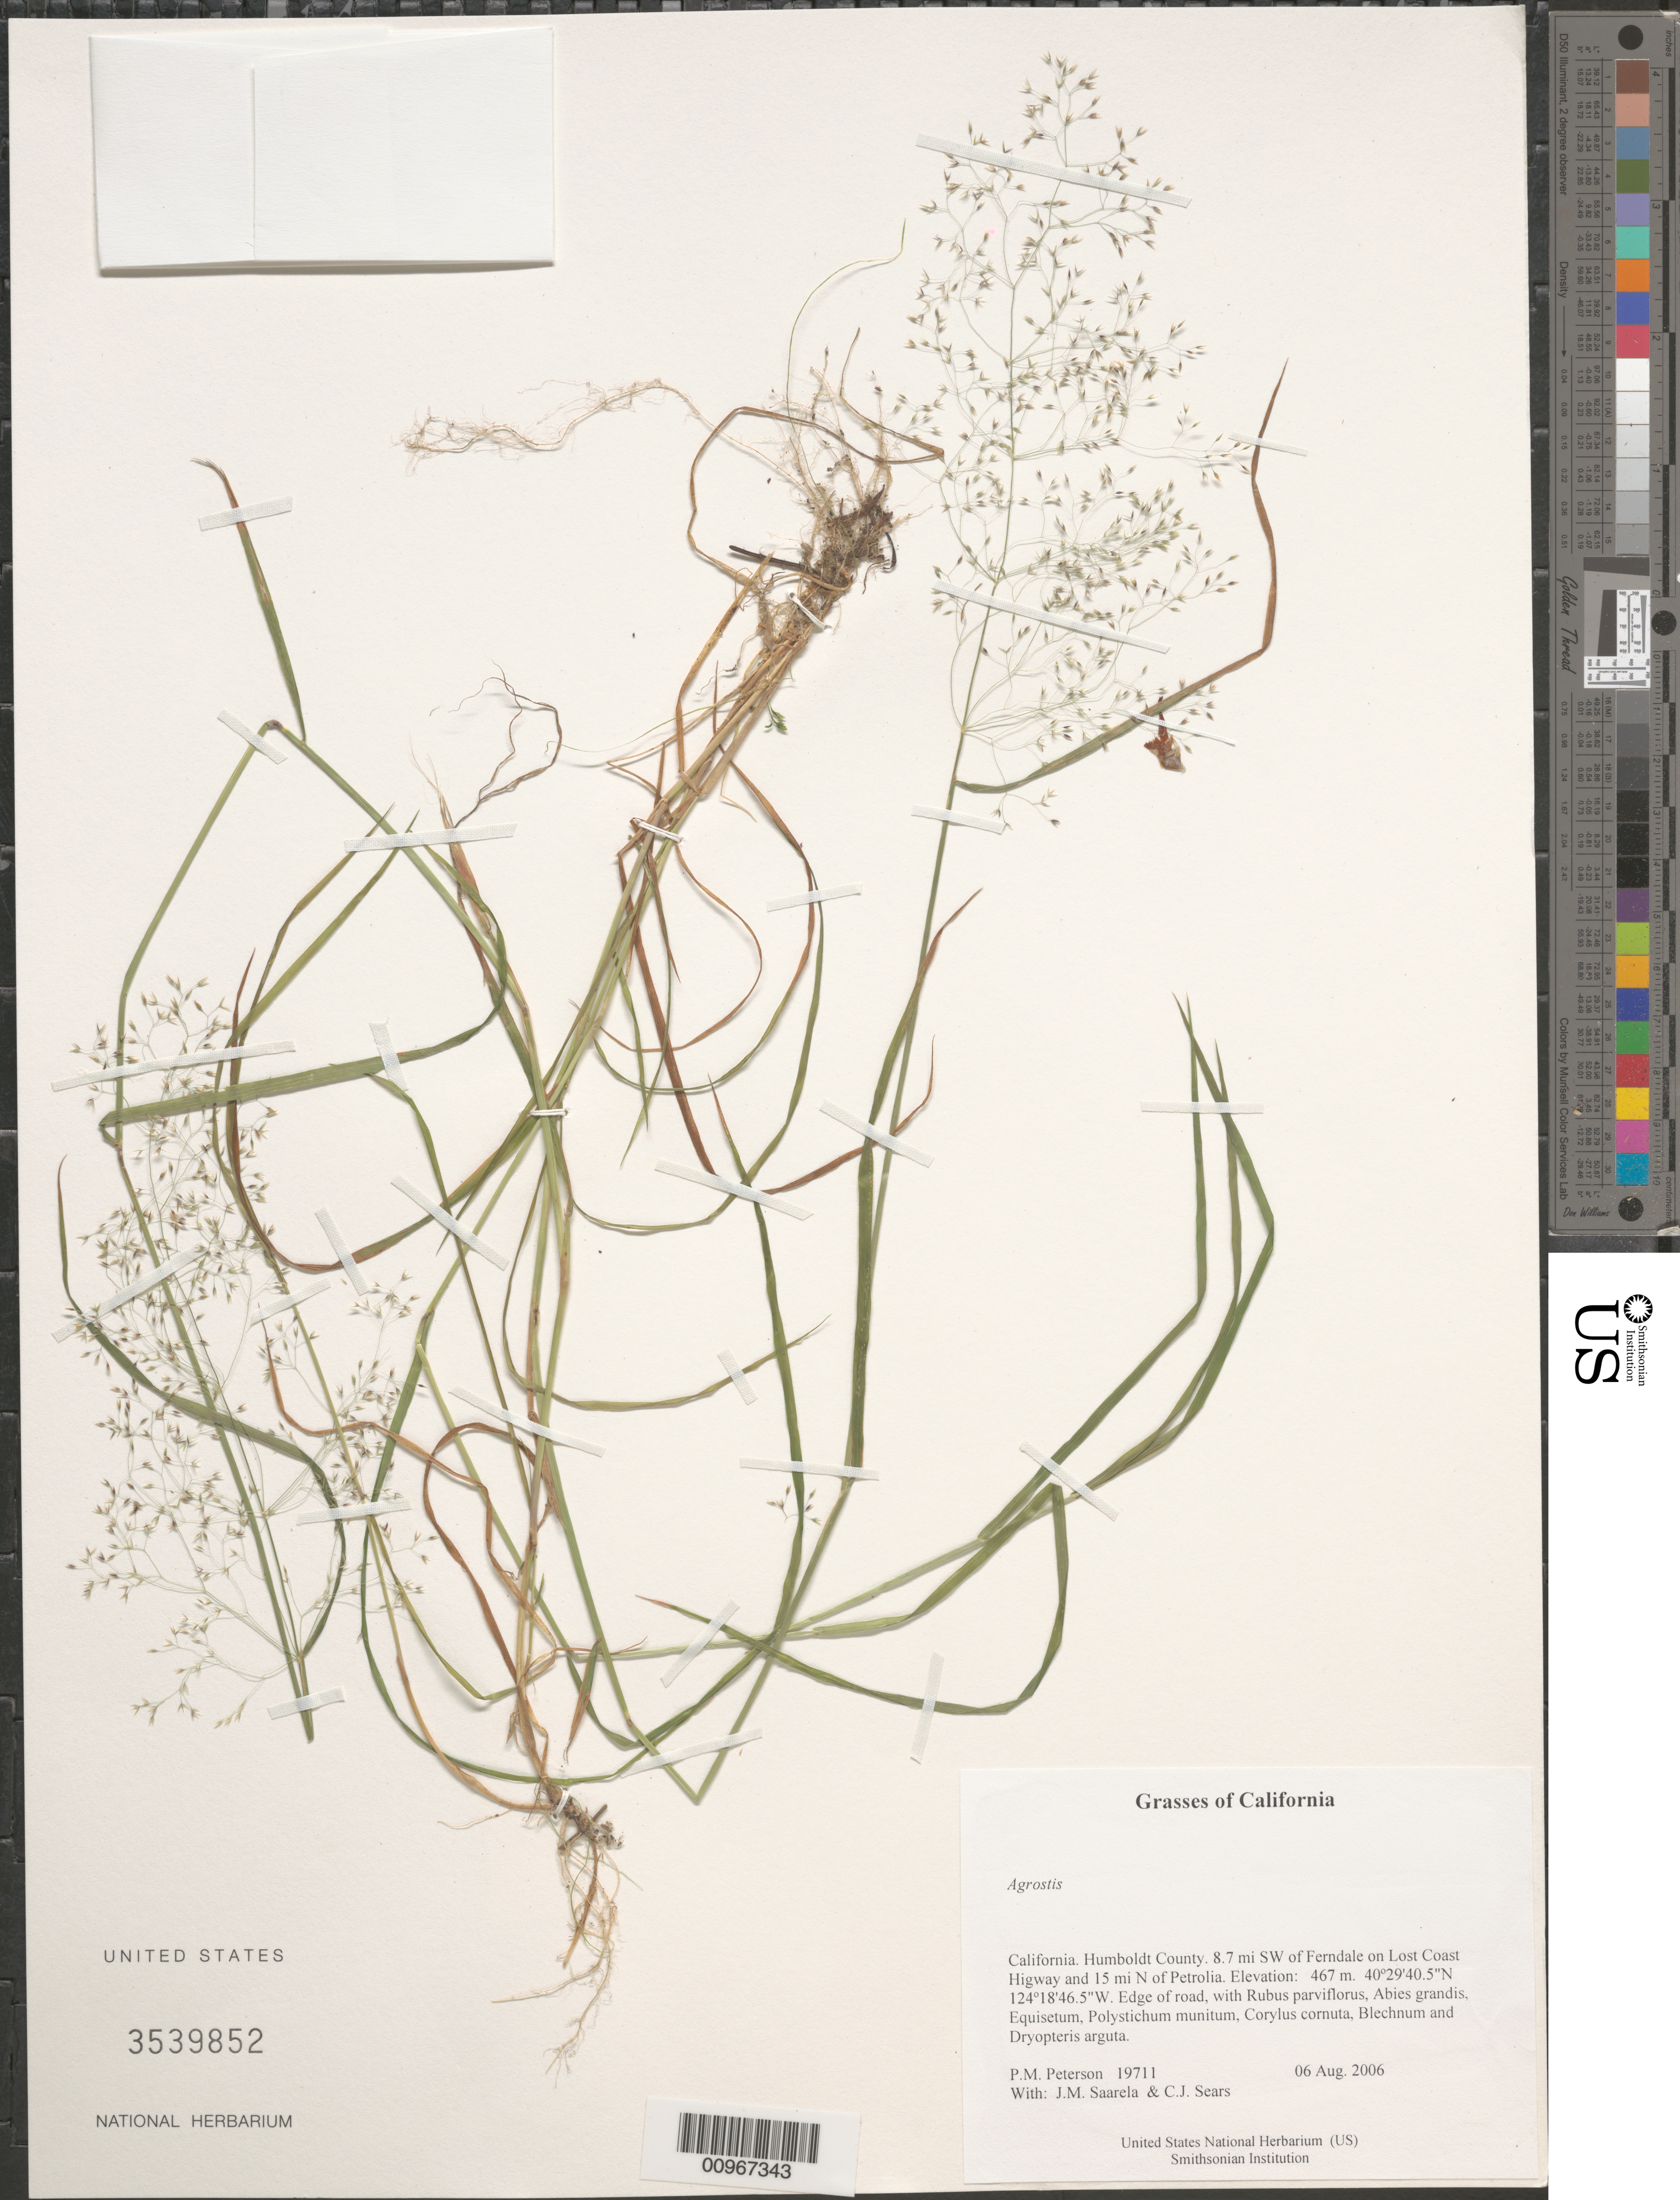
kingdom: Plantae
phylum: Tracheophyta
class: Liliopsida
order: Poales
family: Poaceae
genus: Agrostis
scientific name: Agrostis capillaris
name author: L.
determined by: Saarela, J. M., (CAN), Canadian Museum of Nature (CANADA)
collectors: P. M. Peterson, J. Saarela & C. Sears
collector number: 19711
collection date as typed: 06 Aug 2006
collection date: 2006-08-06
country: United States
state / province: California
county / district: Humboldt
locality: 8.7 mi SW of Ferndale on Lost Coast Highway and 15 mi N of Petrolia.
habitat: Edge of road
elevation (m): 467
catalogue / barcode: US 3539852